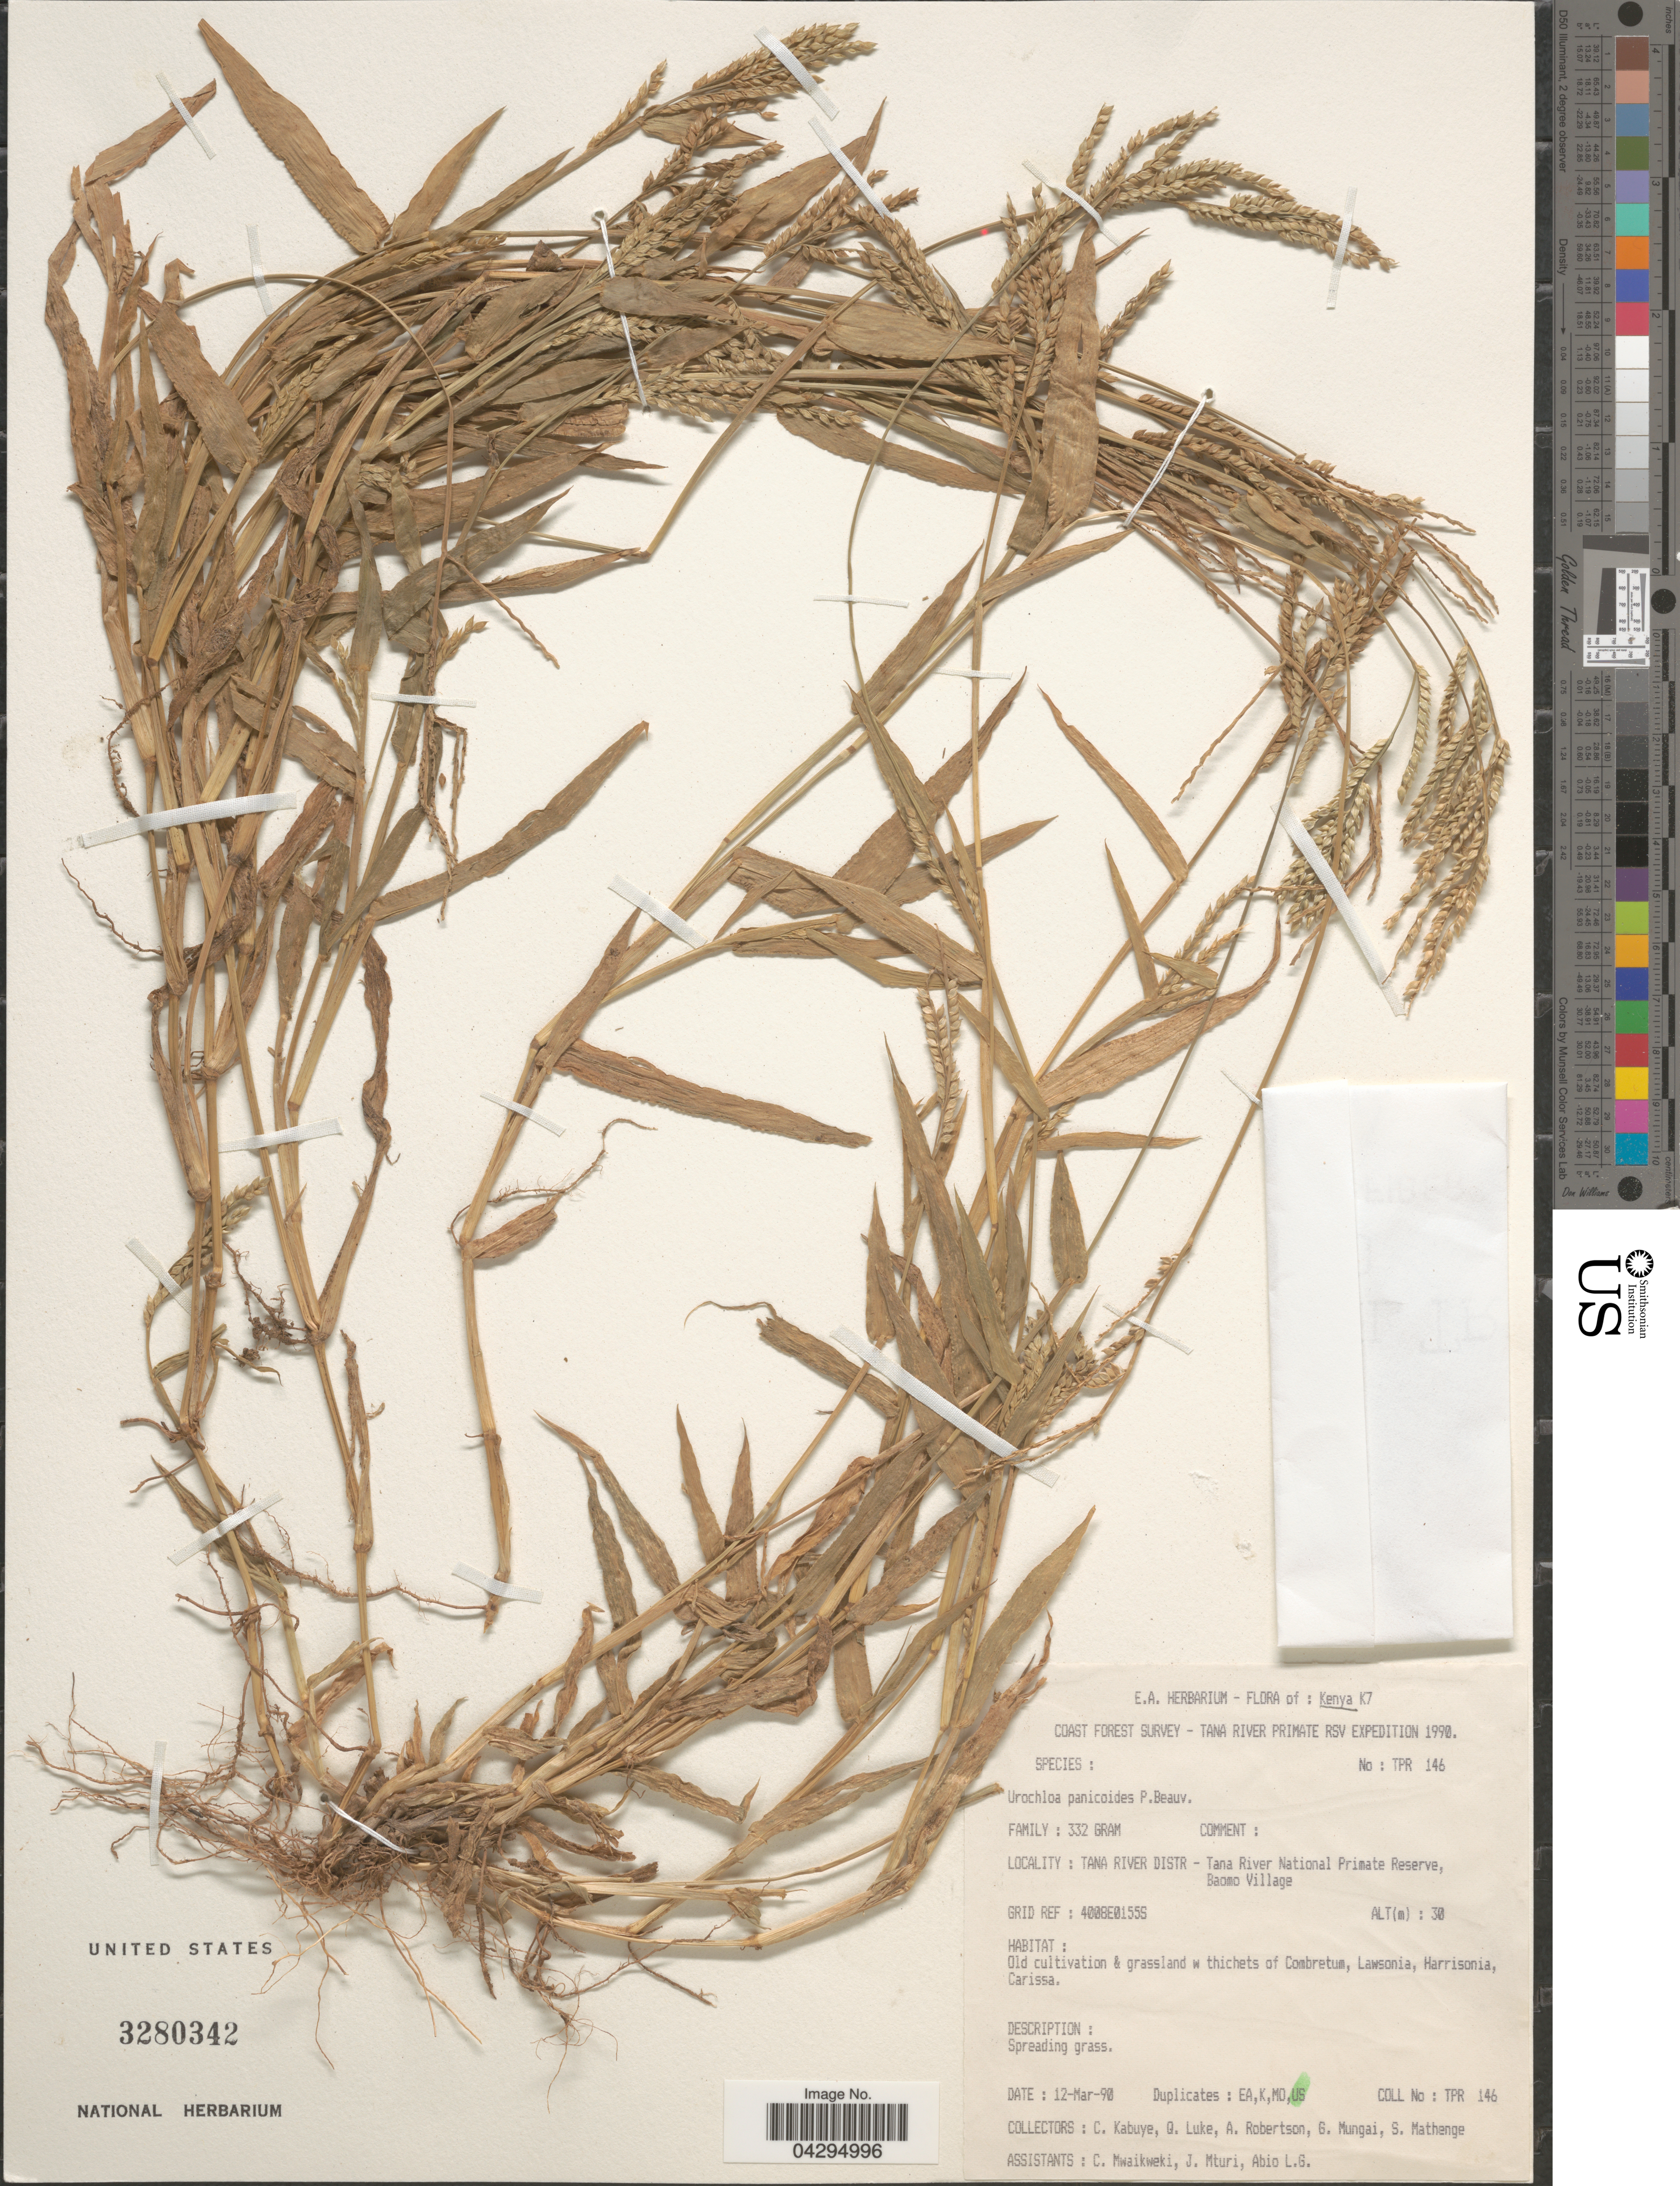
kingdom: Plantae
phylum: Tracheophyta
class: Liliopsida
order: Poales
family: Poaceae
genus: Urochloa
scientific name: Urochloa panicoides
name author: P. Beauv.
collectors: C. Kabuye, Q. Luke, A. Robertson, G. Mungai & et al.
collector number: TPR146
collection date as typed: Transcribed d/m/y: 12/3/90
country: Kenya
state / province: Tana River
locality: K7. Coast Forest Survey - Tana River Primate RSV Expedition 1990. Tana River Distr - Tana River National Primate Reserve, Baomo Village.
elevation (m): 30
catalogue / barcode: US 3280342